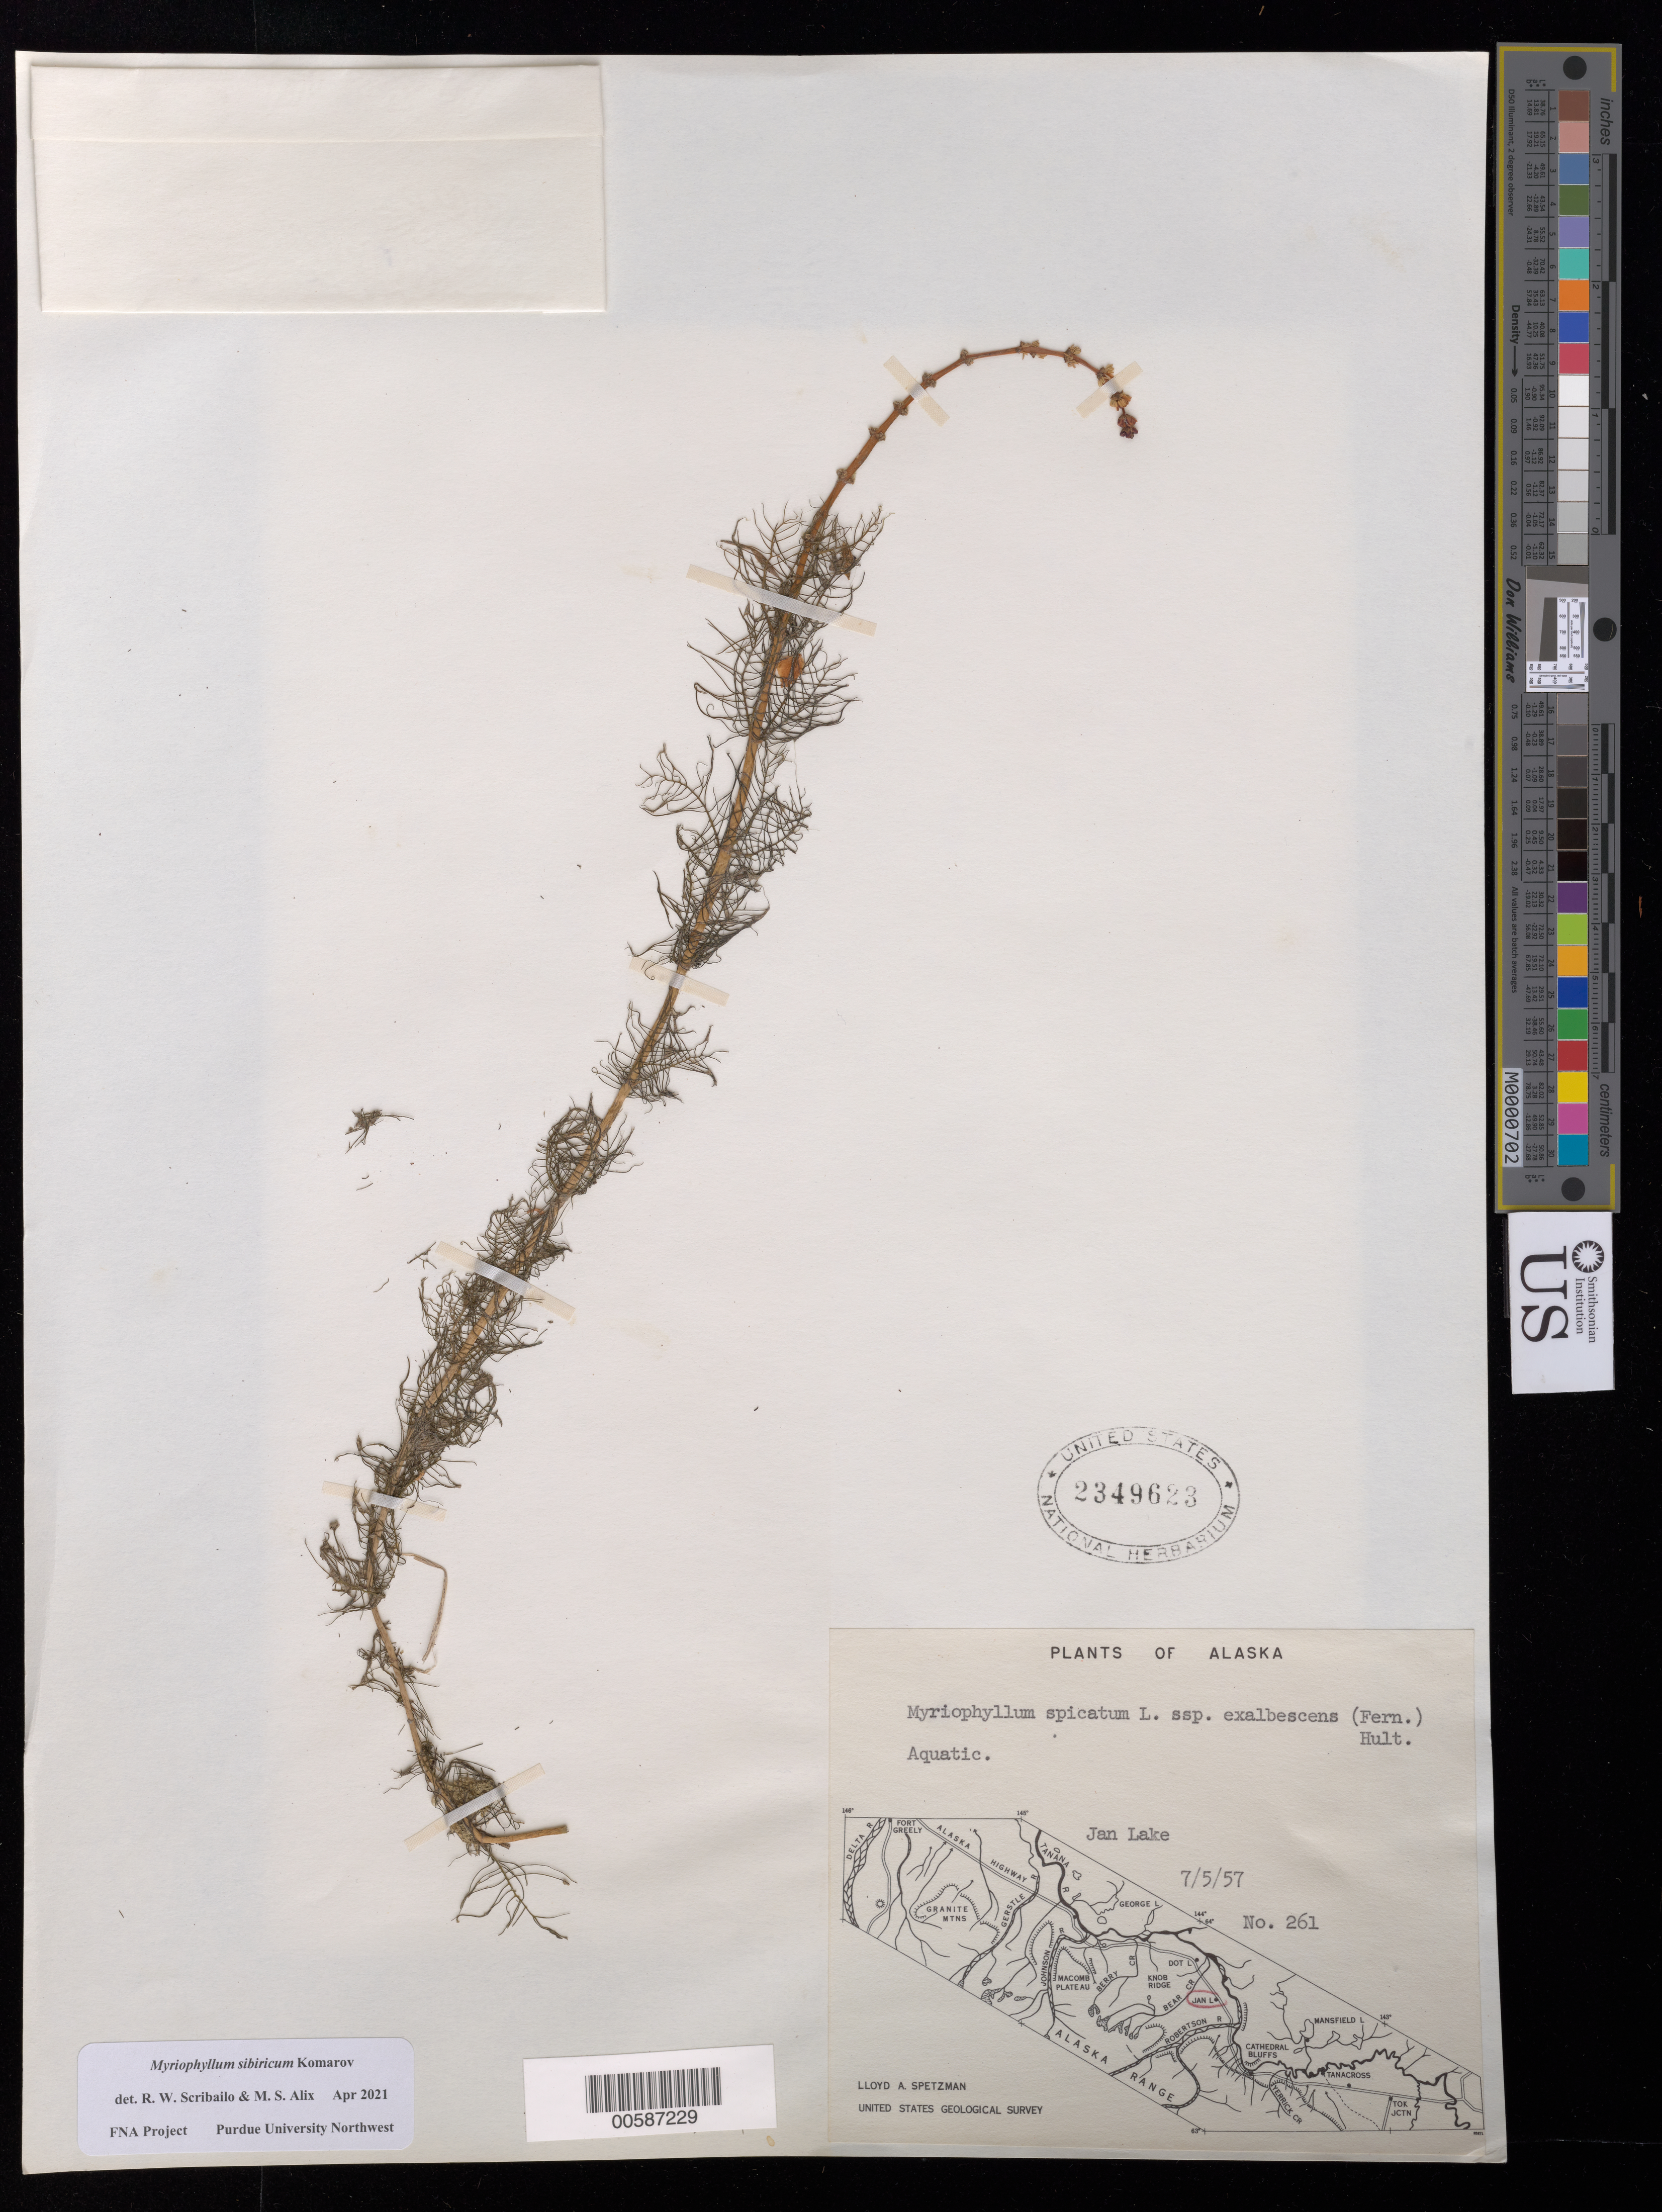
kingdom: Plantae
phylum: Tracheophyta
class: Magnoliopsida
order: Saxifragales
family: Haloragaceae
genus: Myriophyllum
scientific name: Myriophyllum sibiricum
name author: Kom.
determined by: Scribailo, R. W.; Alix, M. S.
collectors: L. Spetzman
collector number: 261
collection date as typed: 07 May 1957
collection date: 1957-05-07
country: United States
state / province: Alaska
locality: Jan Lake, Alaska Range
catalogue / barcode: US 2349623